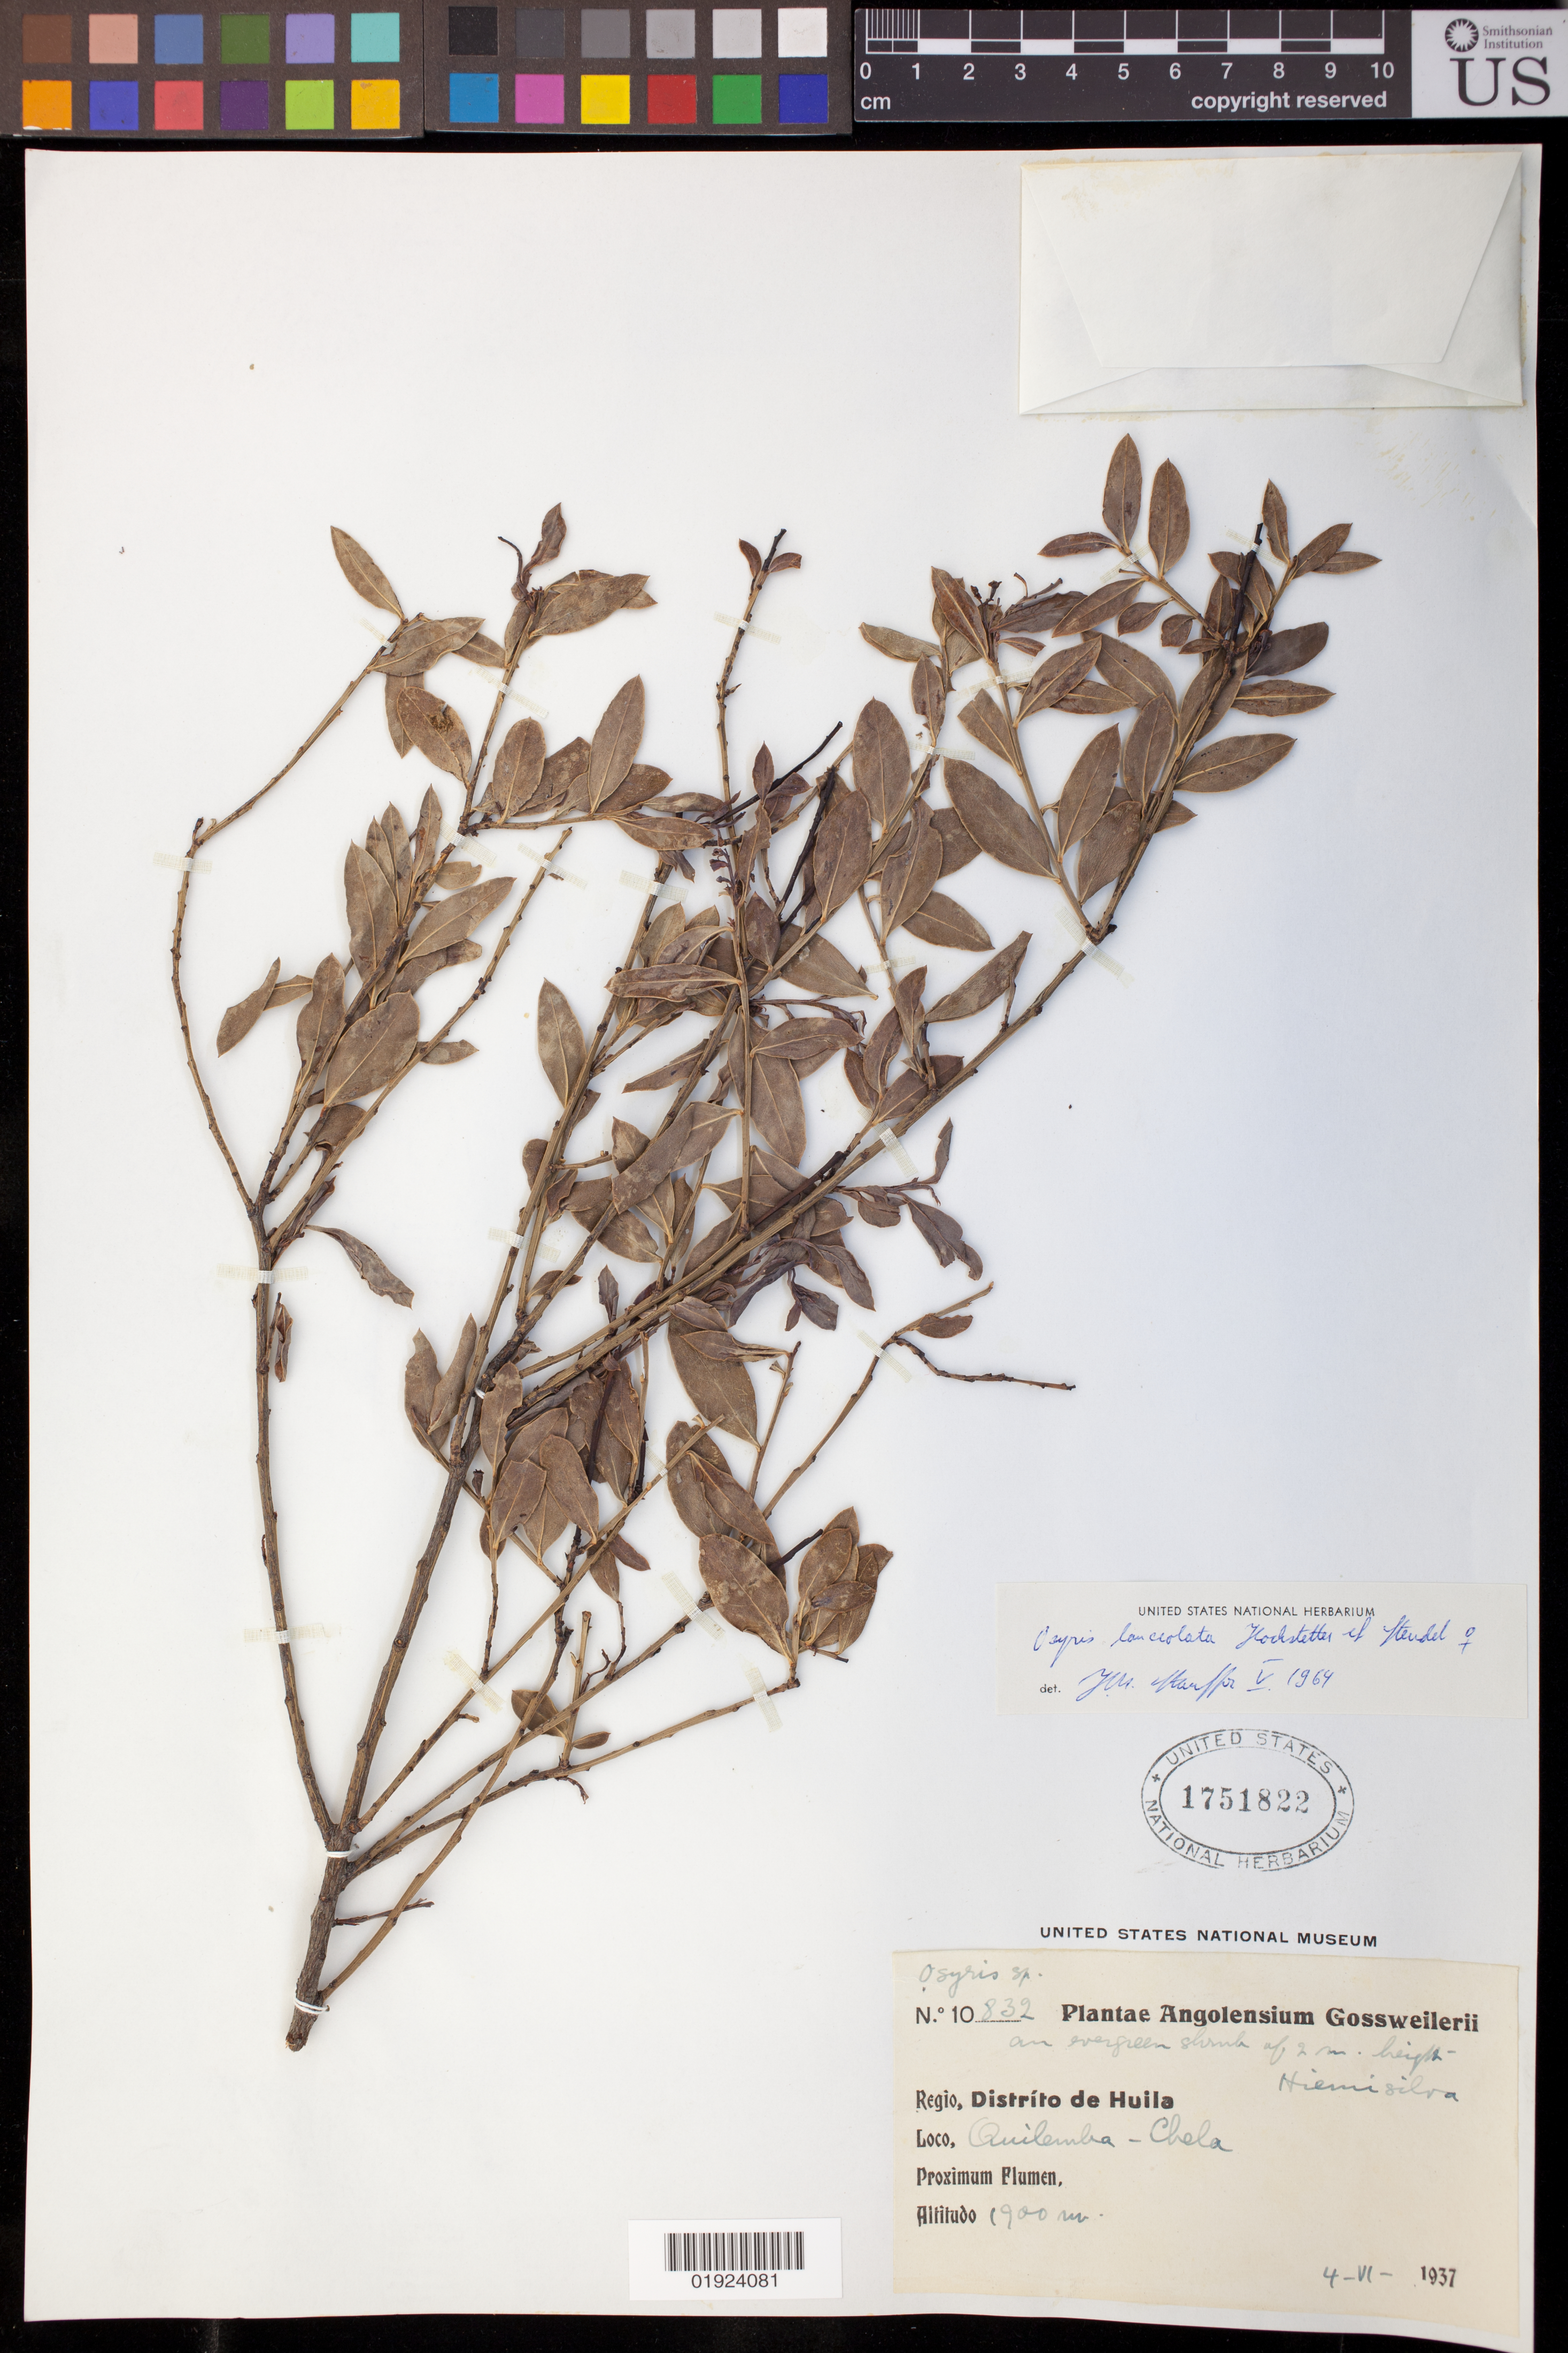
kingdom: Plantae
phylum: Tracheophyta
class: Magnoliopsida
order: Santalales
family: Santalaceae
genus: Osyris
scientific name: Osyris quadripartita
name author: Salzm. ex Decne.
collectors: A. Gossweiler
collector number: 832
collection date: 1937-06-04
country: Angola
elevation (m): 1900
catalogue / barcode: US 1751822